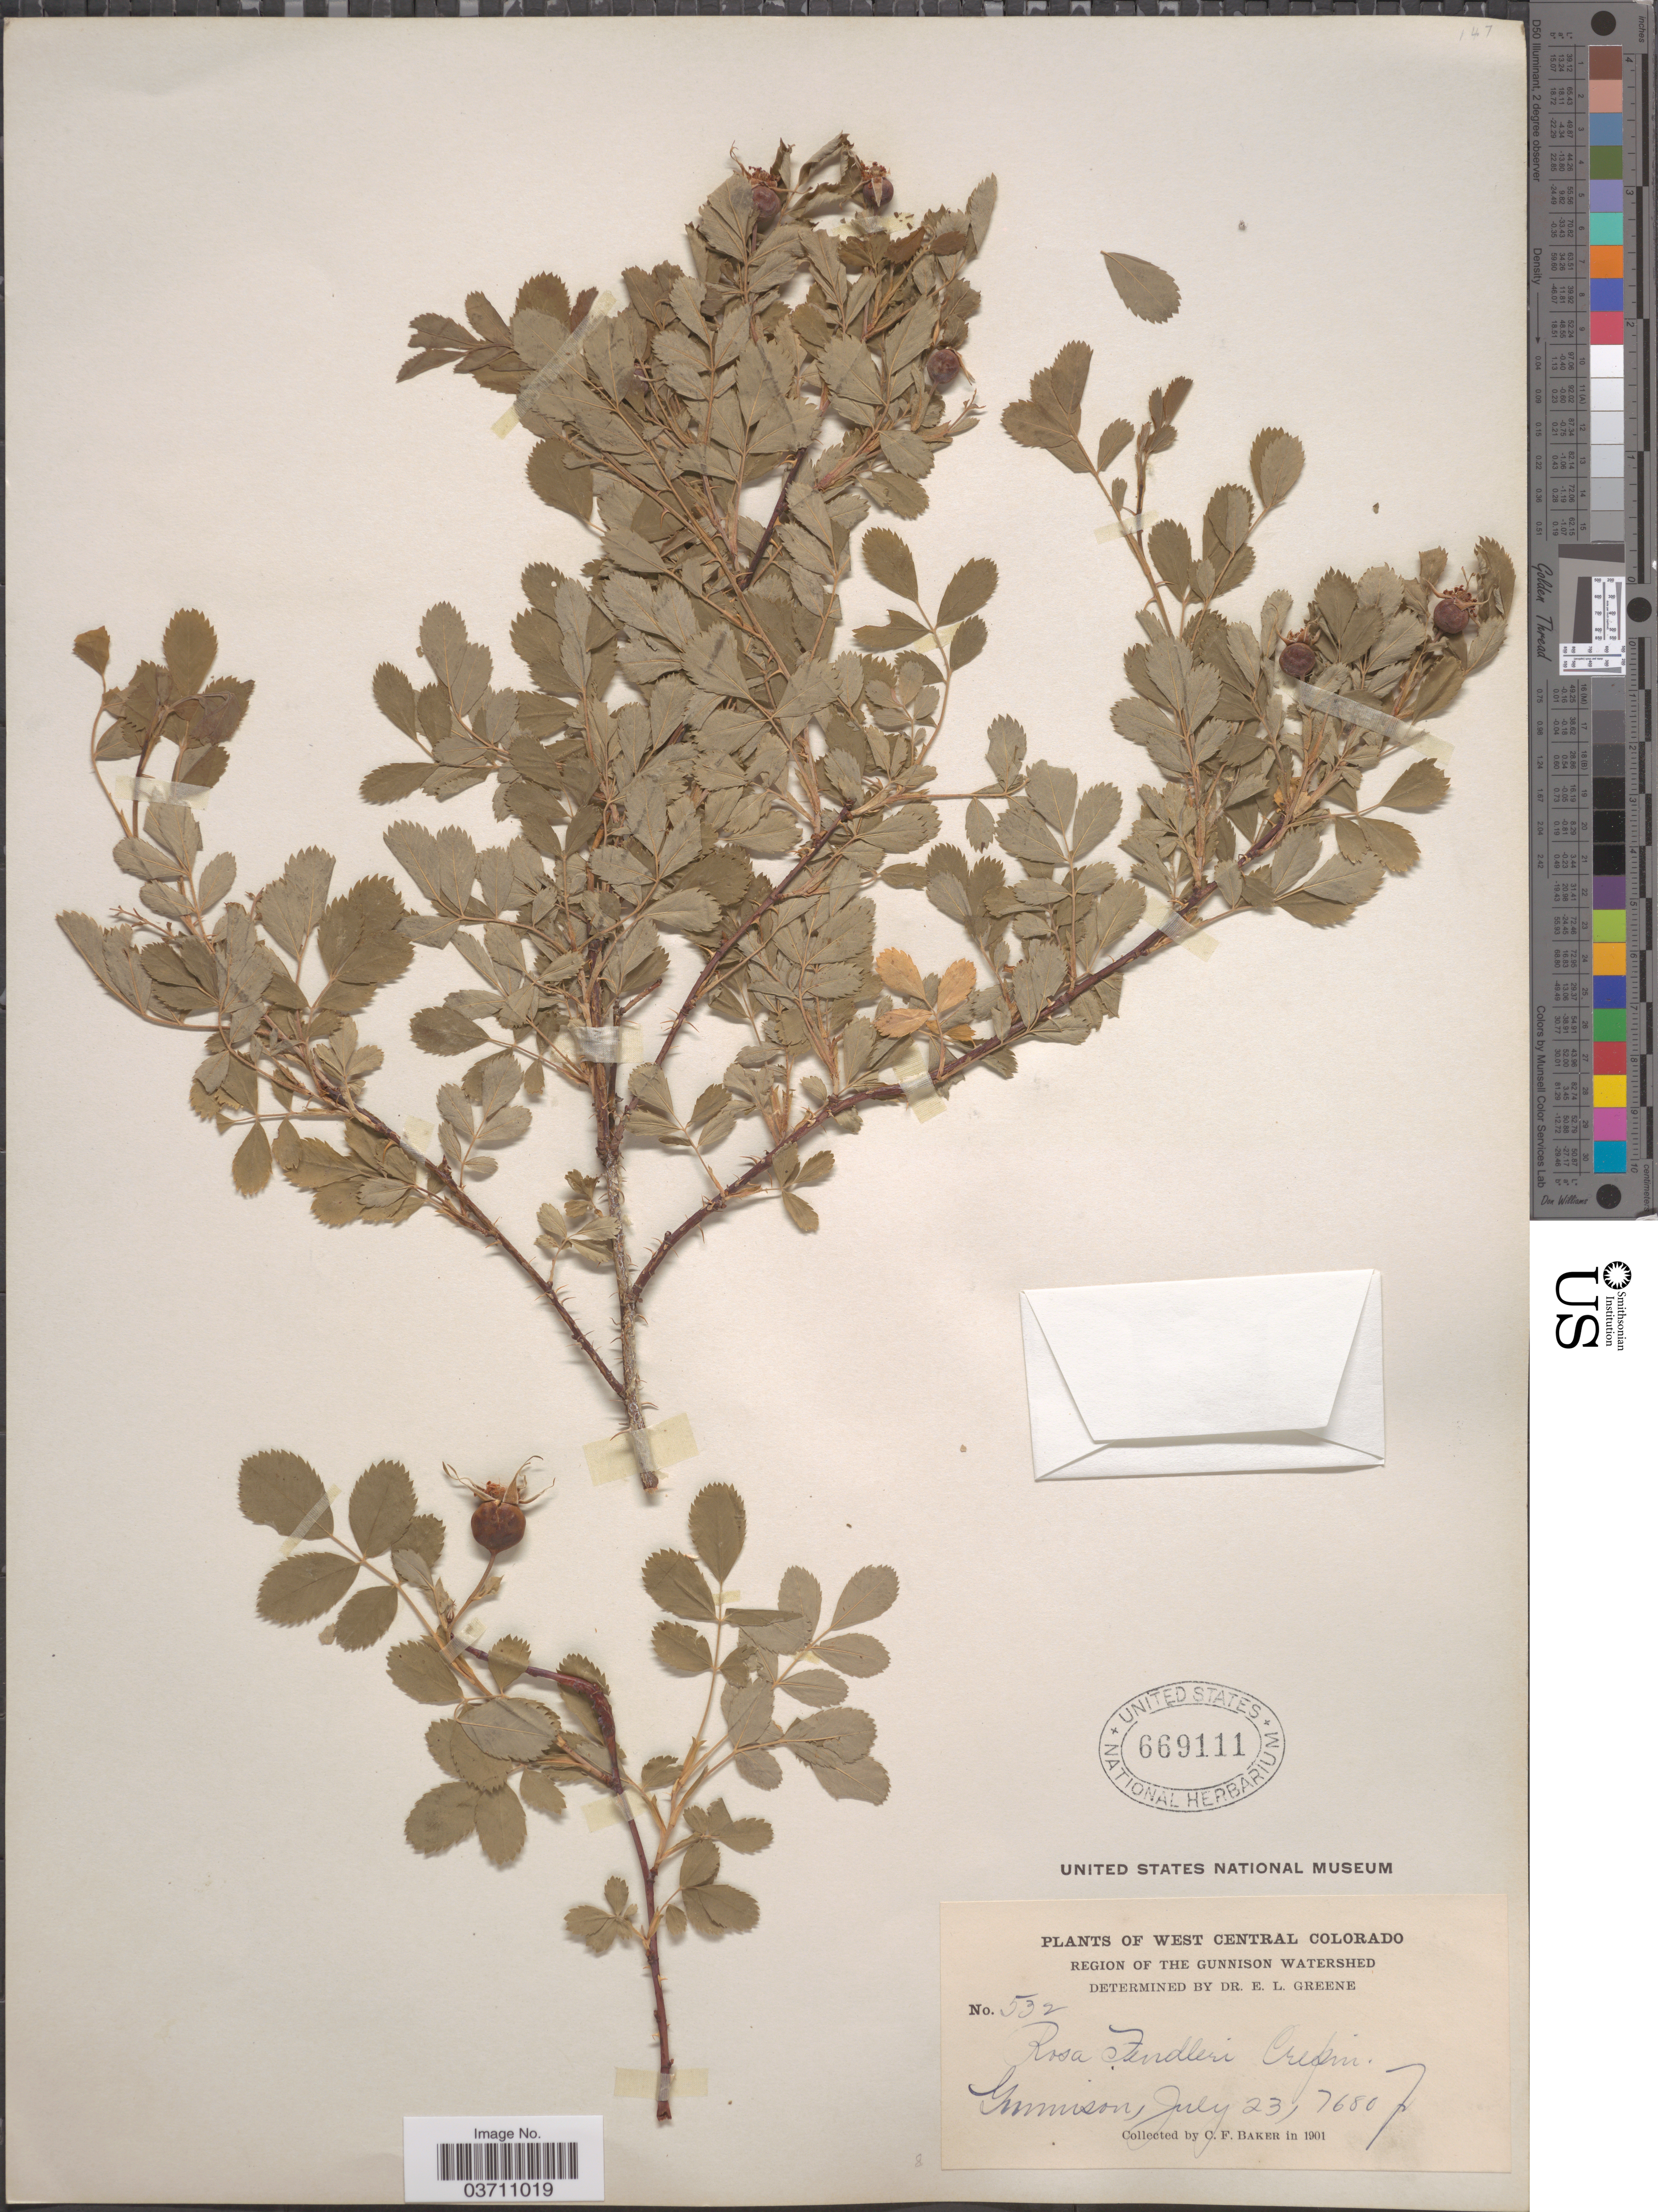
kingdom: Plantae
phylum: Tracheophyta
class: Magnoliopsida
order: Rosales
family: Rosaceae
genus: Rosa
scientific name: Rosa fendleri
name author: Crép.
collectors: C. F. Baker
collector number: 532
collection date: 1901-07-23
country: United States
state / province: Colorado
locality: West Central Colorado. Region of the Gunnison Watershed. Gunnison.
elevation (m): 2341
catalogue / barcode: US 669111